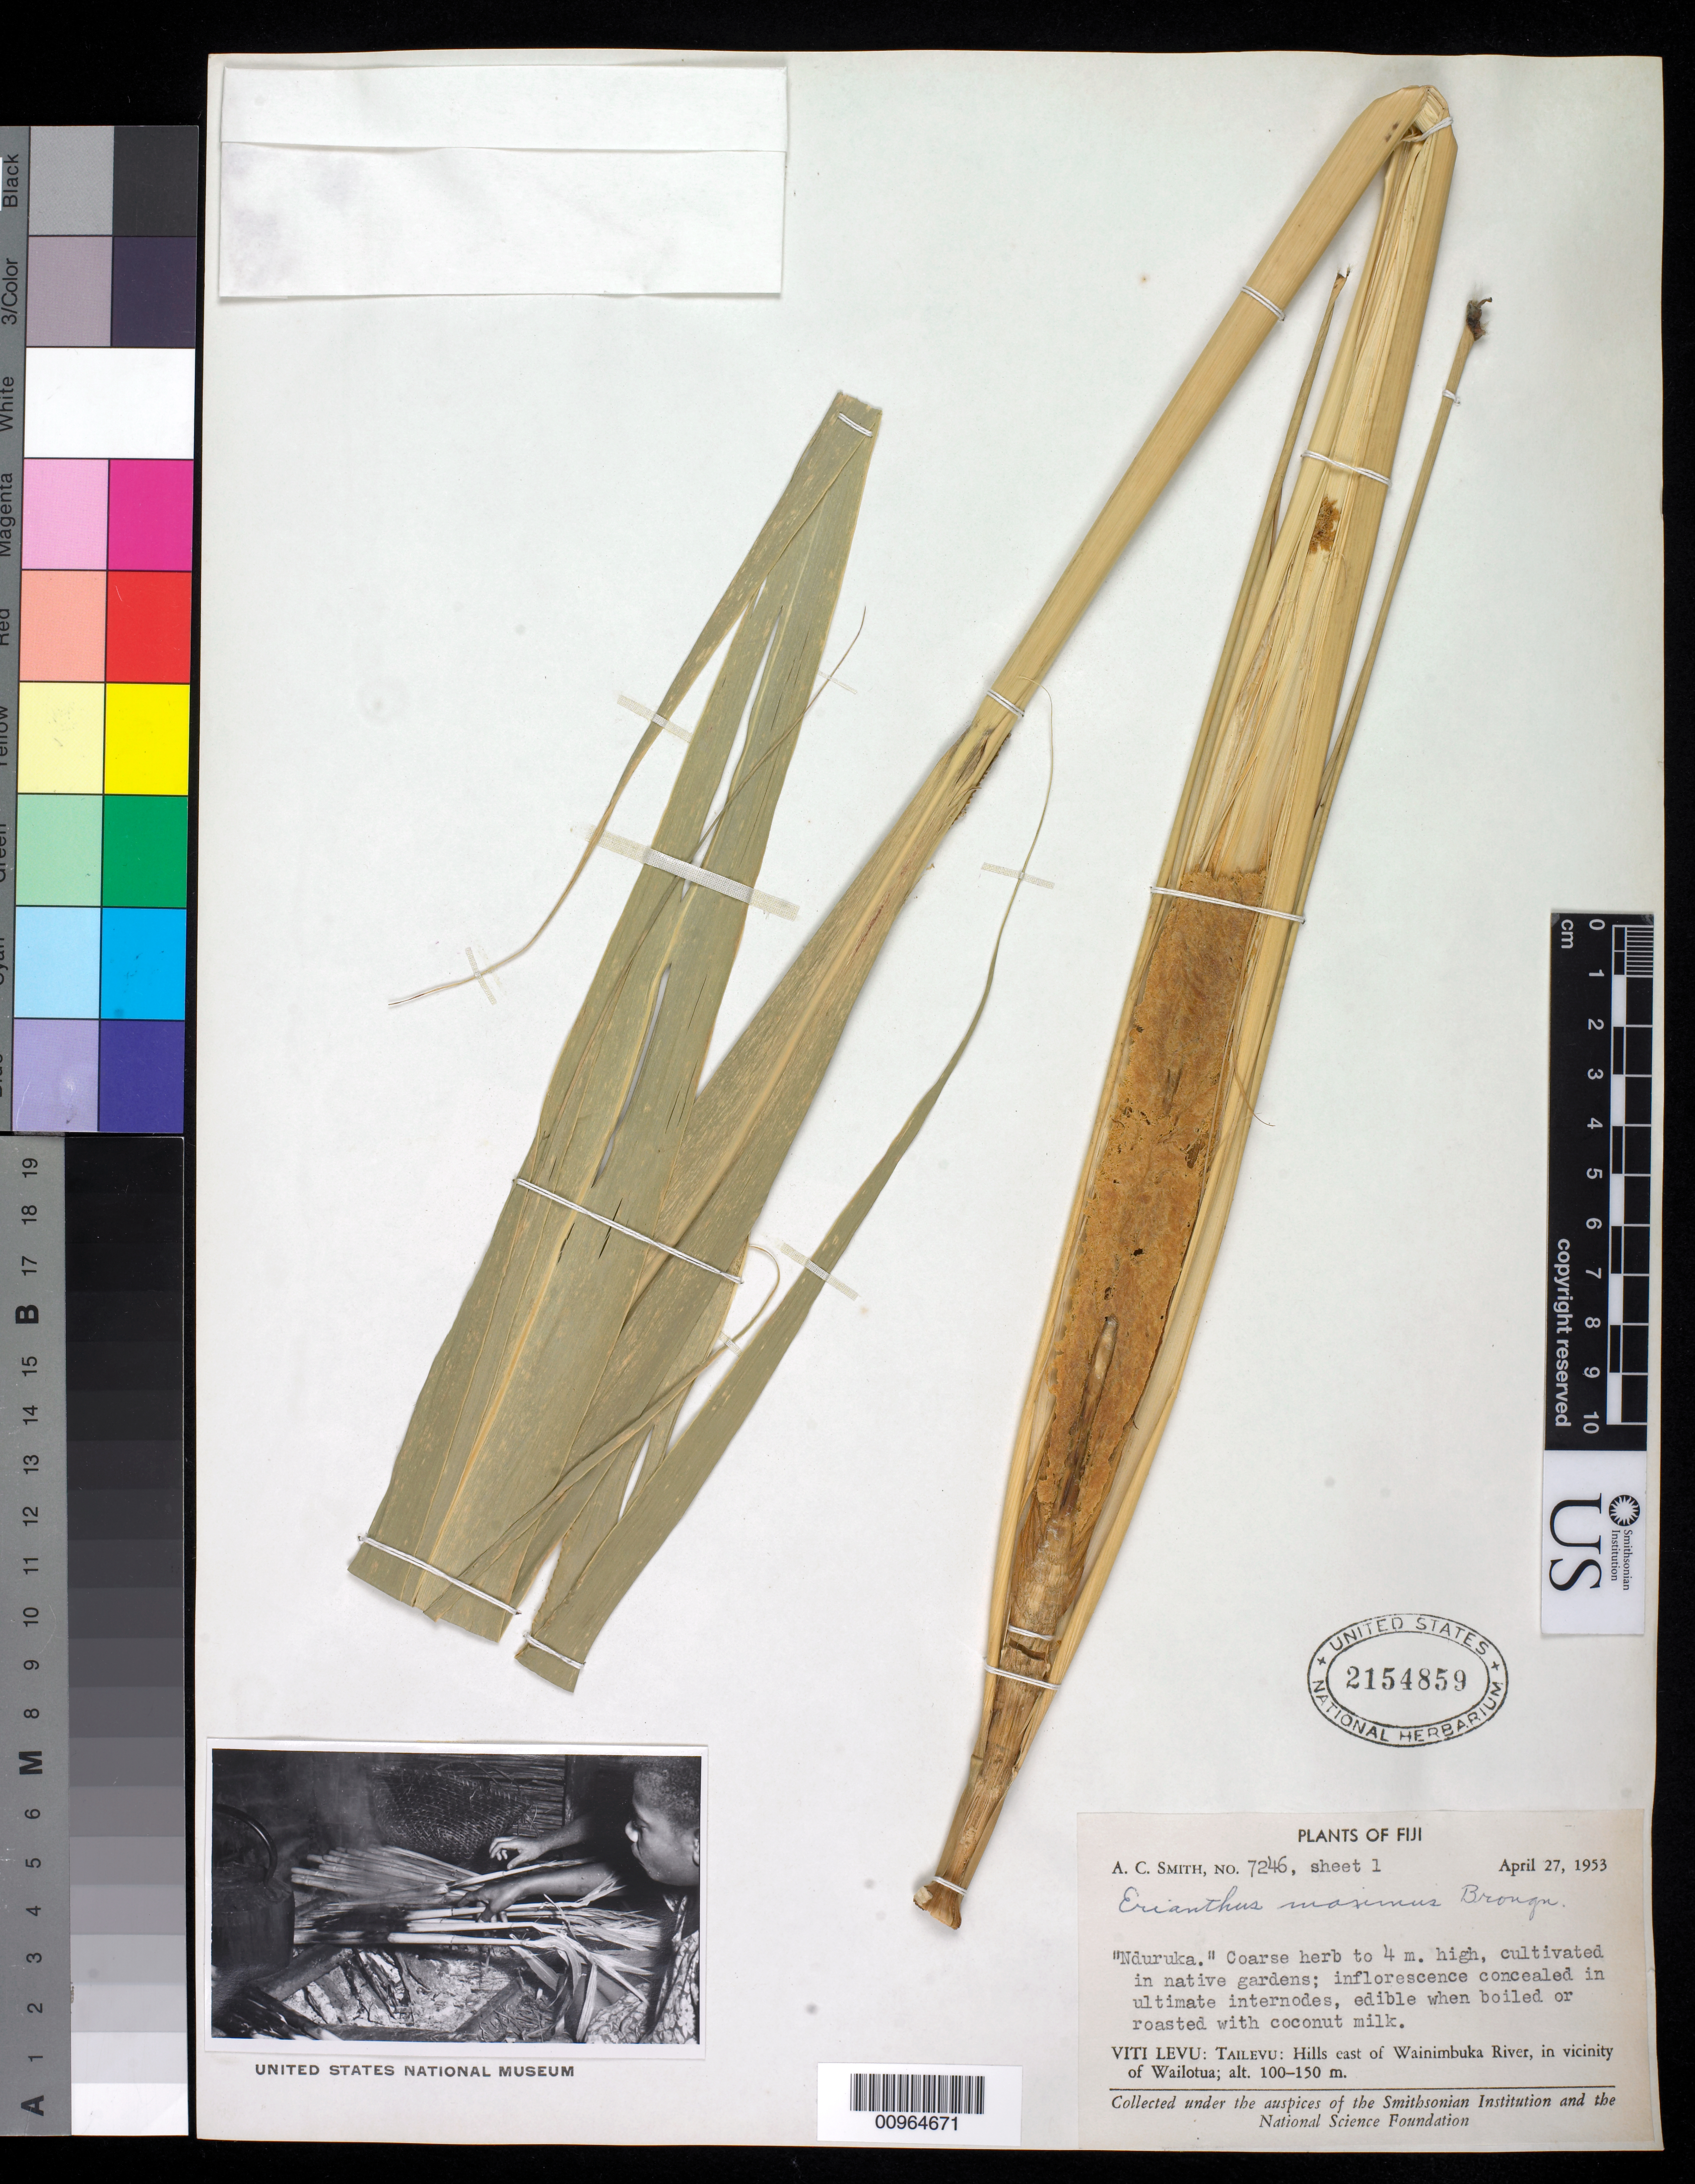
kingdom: Plantae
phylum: Tracheophyta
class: Liliopsida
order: Poales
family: Poaceae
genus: Saccharum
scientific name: Saccharum maximum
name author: (Brongn.) Trin.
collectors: C. A. Smith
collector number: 7246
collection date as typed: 27 Apr 1953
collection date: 1953-04-27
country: Fiji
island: Viti Levu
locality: Taileavu: Hills east of Wainimbuka River, in vicinity of Wailotua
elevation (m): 100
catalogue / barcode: US 2154859